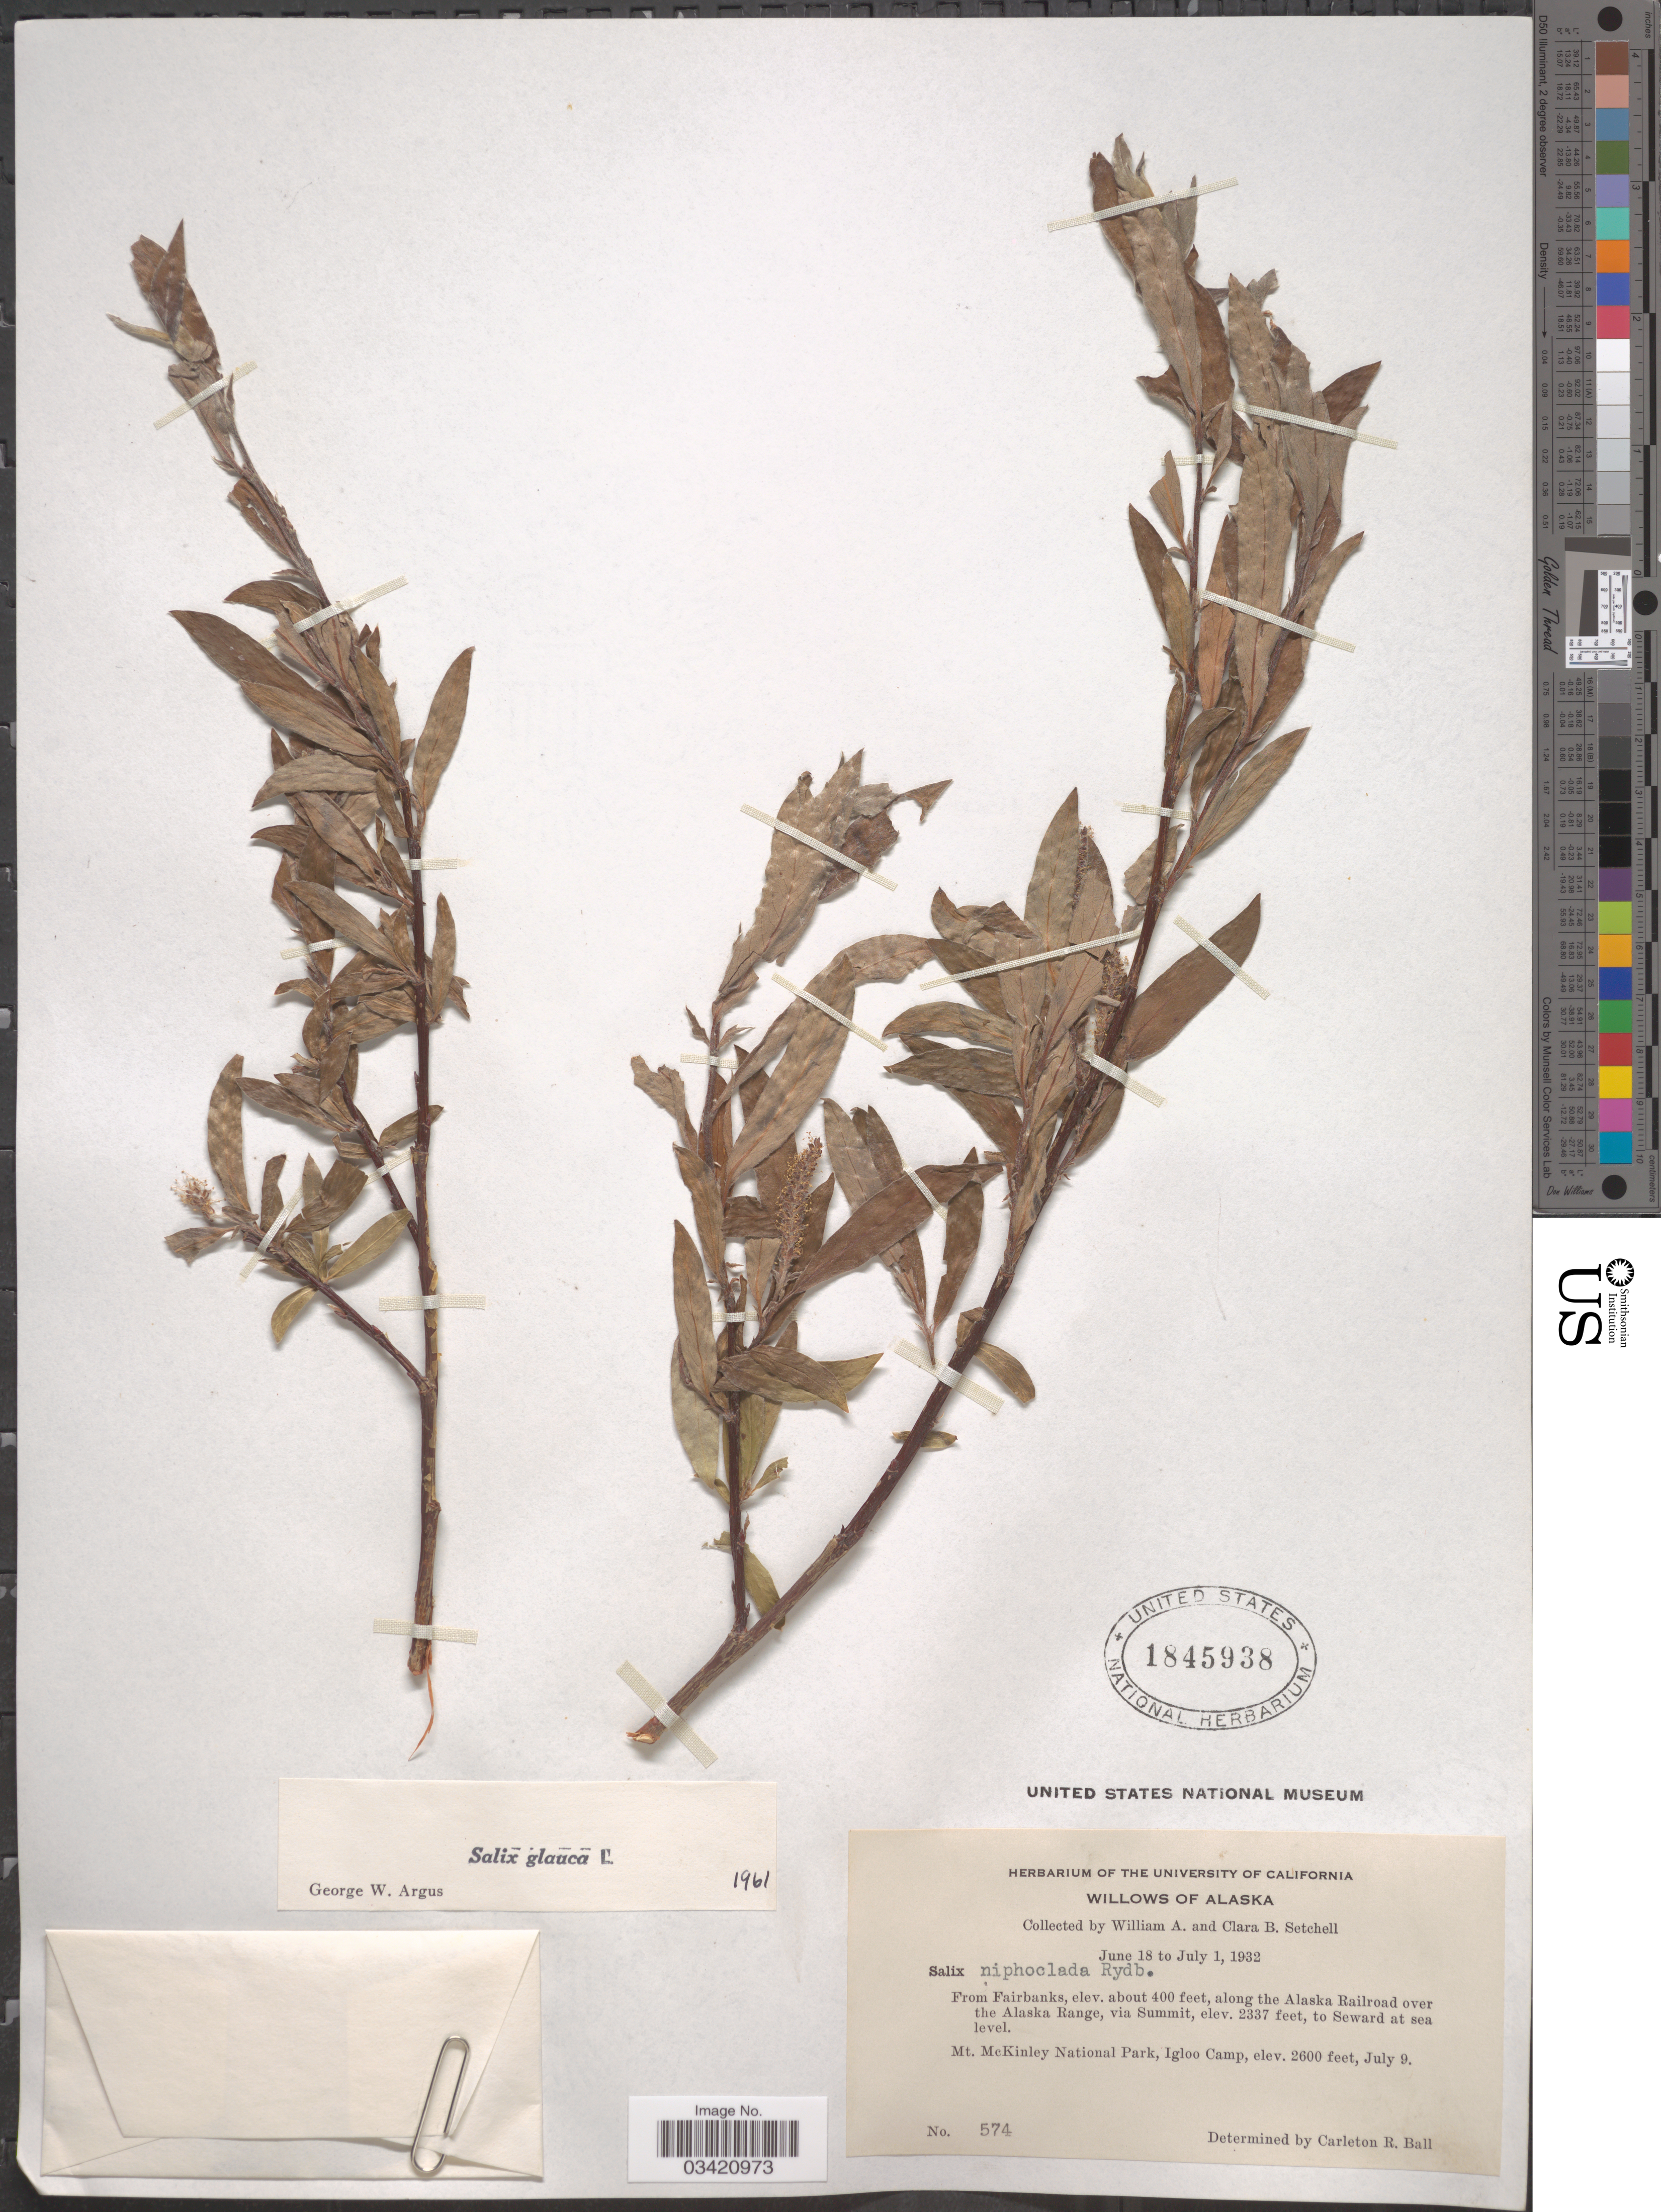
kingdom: Plantae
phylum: Tracheophyta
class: Magnoliopsida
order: Malpighiales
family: Salicaceae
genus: Salix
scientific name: Salix glauca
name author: L.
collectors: W. Setchell & C. B. Setchell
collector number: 574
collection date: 1932-07-09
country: United States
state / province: Alaska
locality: From Fairbanks, along the Alaska Railroad over the Alaska Range, via Summit, to Seward. Mt. McKinley National Park, Igloo Camp.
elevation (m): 0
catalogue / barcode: US 1845938